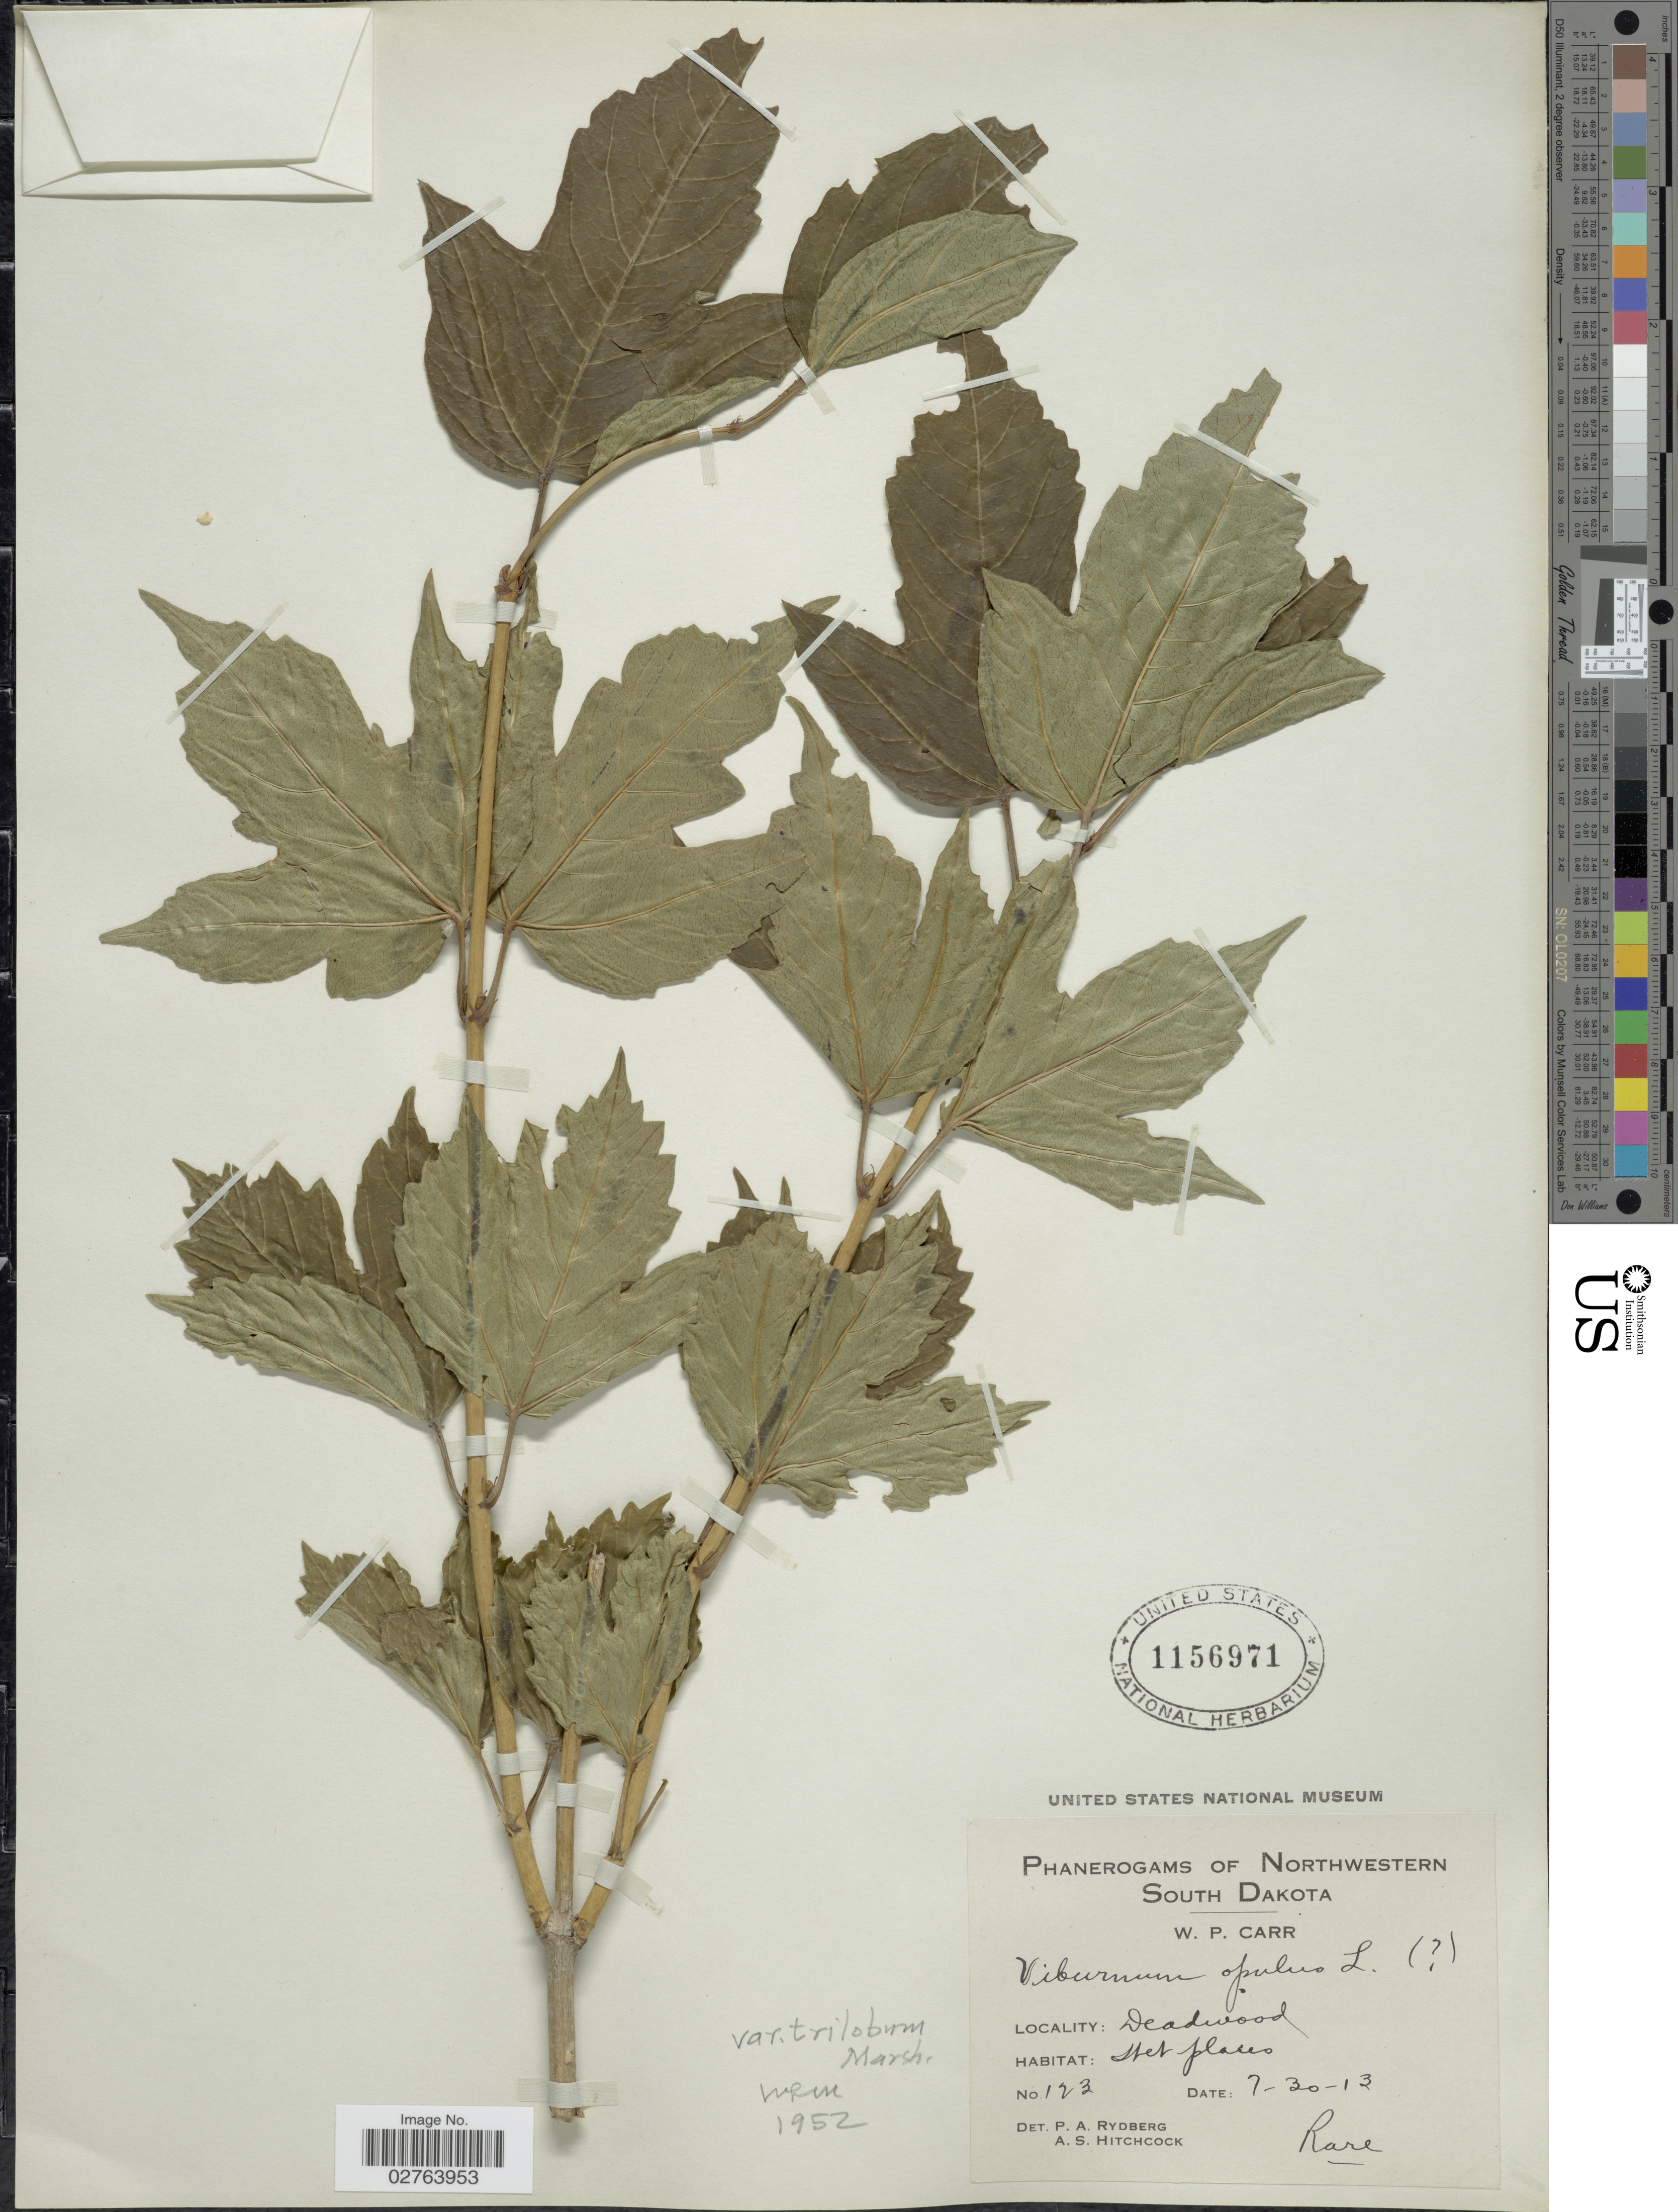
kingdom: Plantae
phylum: Tracheophyta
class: Magnoliopsida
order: Dipsacales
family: Viburnaceae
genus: Viburnum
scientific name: Viburnum opulus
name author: L.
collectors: W. Carr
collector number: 123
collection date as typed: Transcribed d/m/y: 30/7/13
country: United States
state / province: South Dakota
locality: Northwestern South Dakota. Deadwood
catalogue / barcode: US 1156971